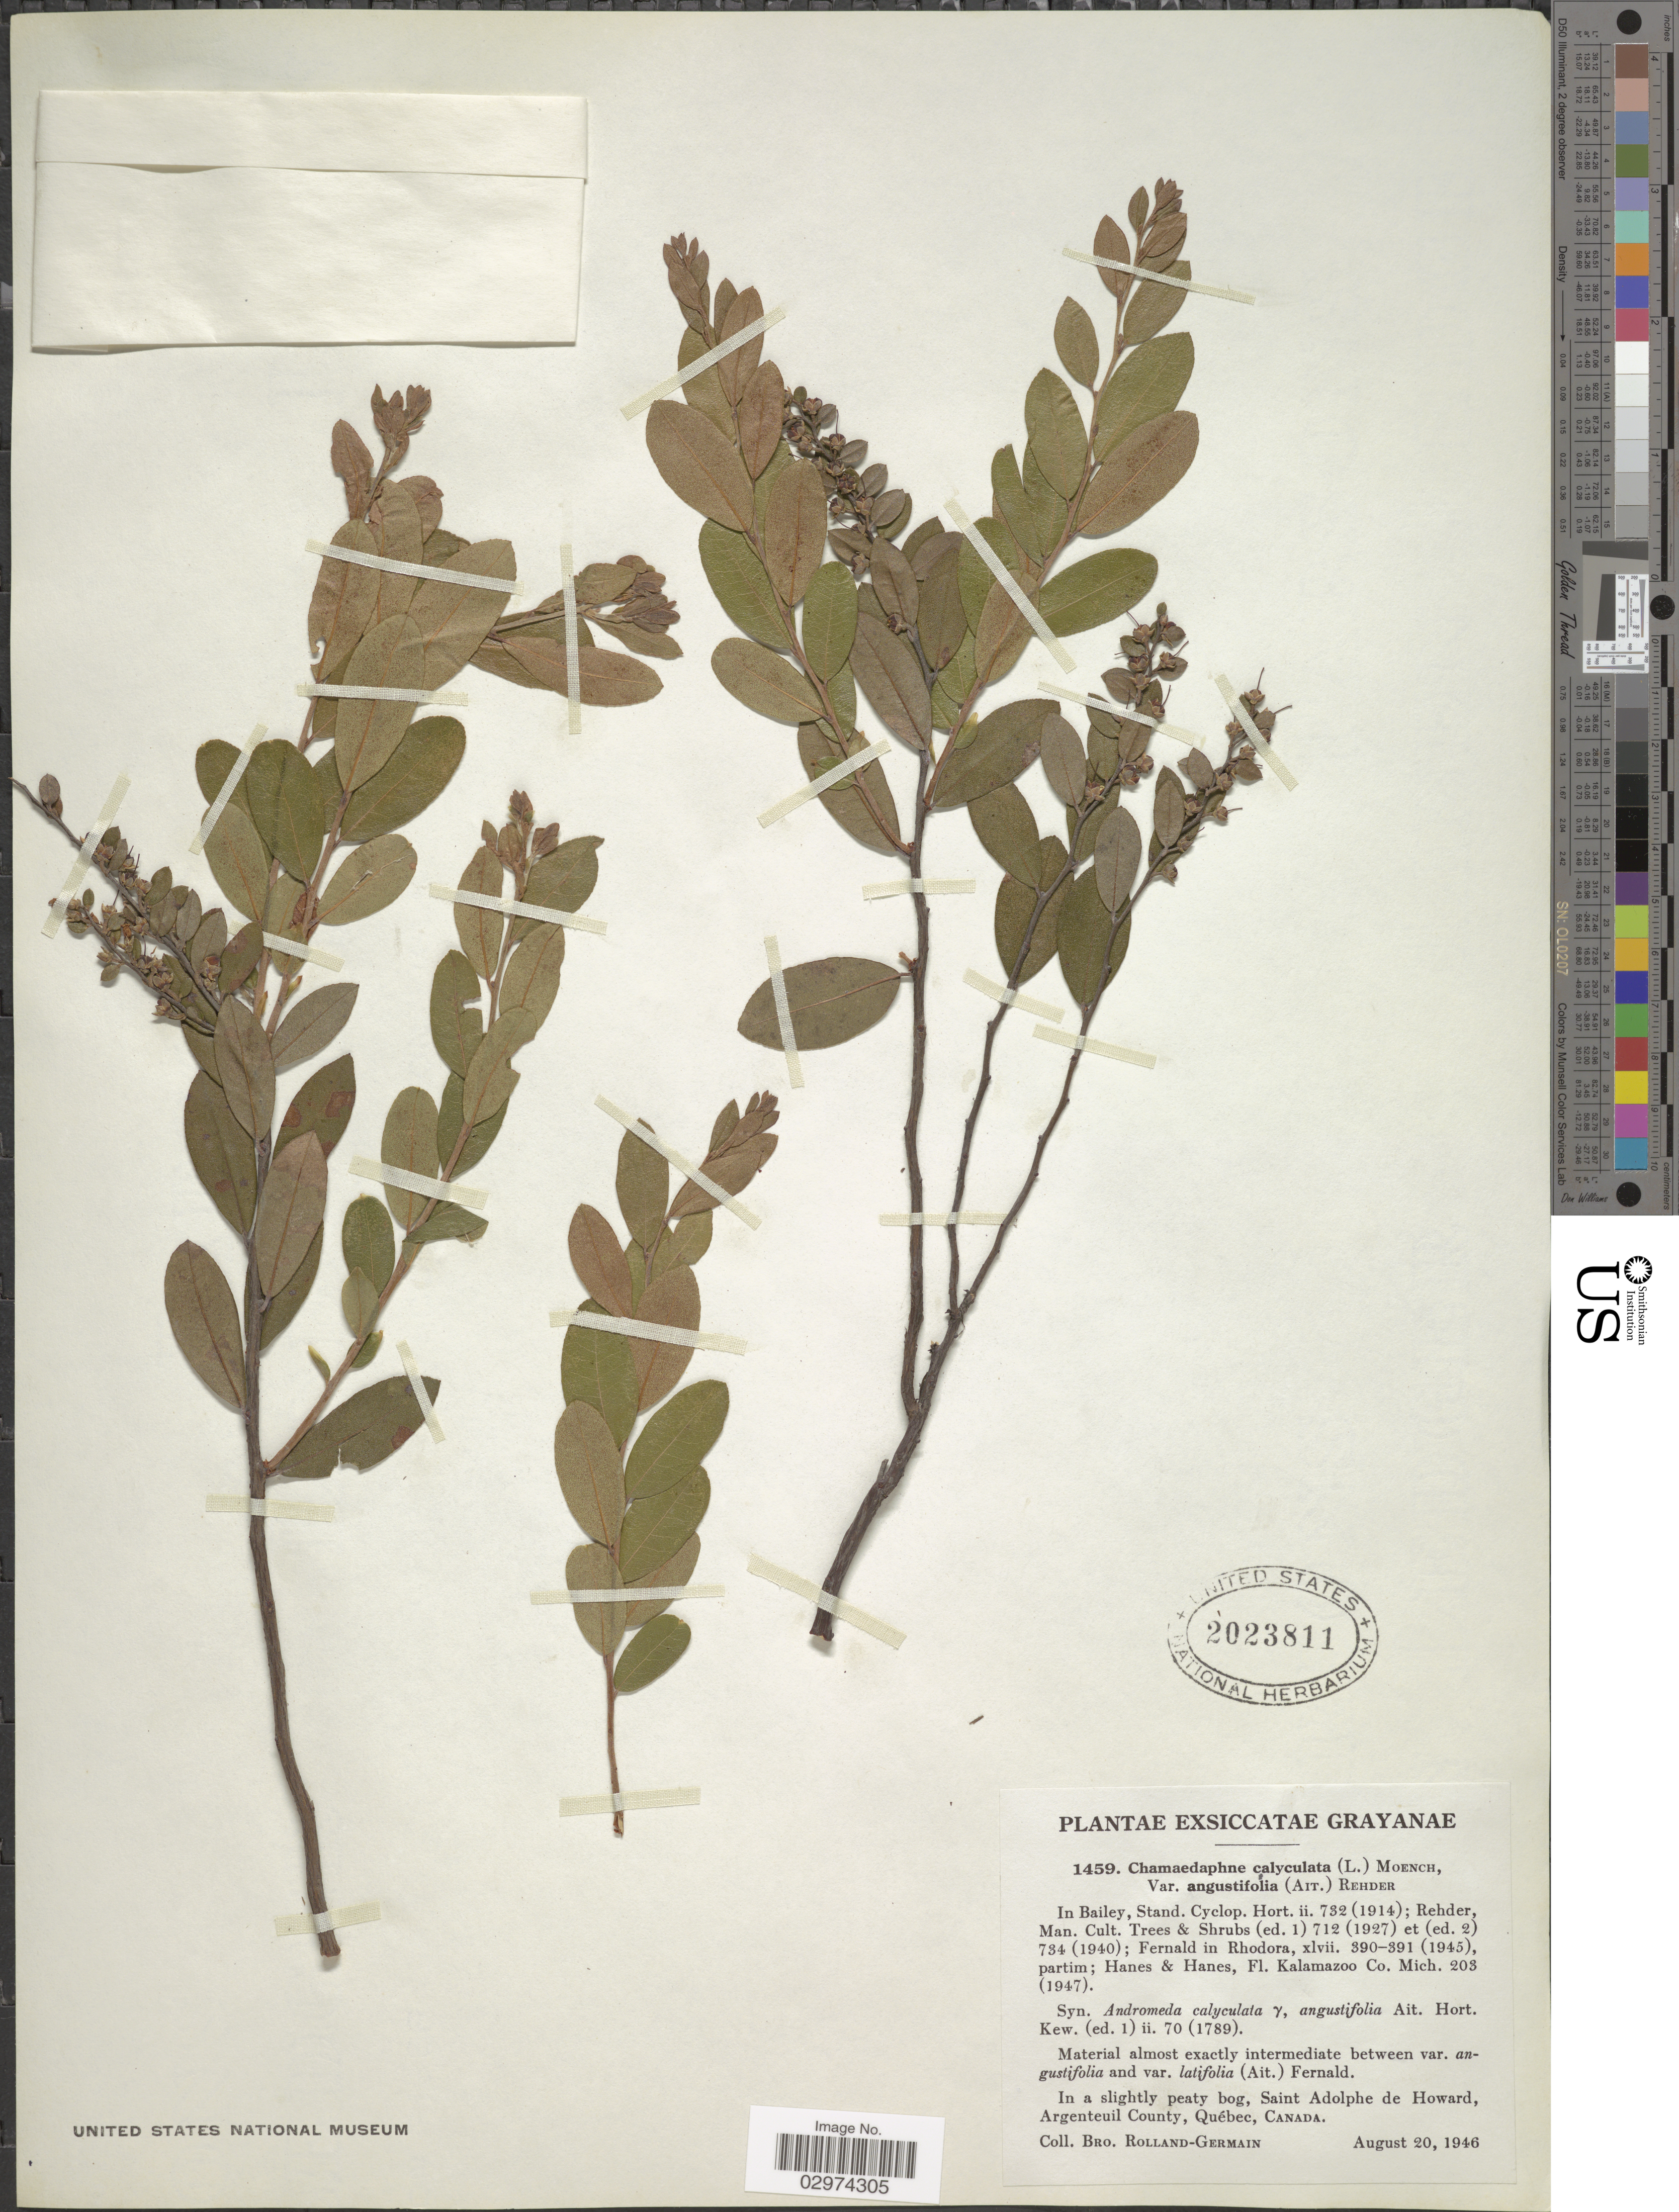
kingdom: Plantae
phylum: Tracheophyta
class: Magnoliopsida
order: Ericales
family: Ericaceae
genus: Chamaedaphne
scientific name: Chamaedaphne calyculata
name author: (L.) Moench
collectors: Rolland-Germain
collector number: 1459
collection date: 1946-08-20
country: Canada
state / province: Quebec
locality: Saint Adolphe de Howard, Argenteuil County, Québec.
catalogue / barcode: US 2023811